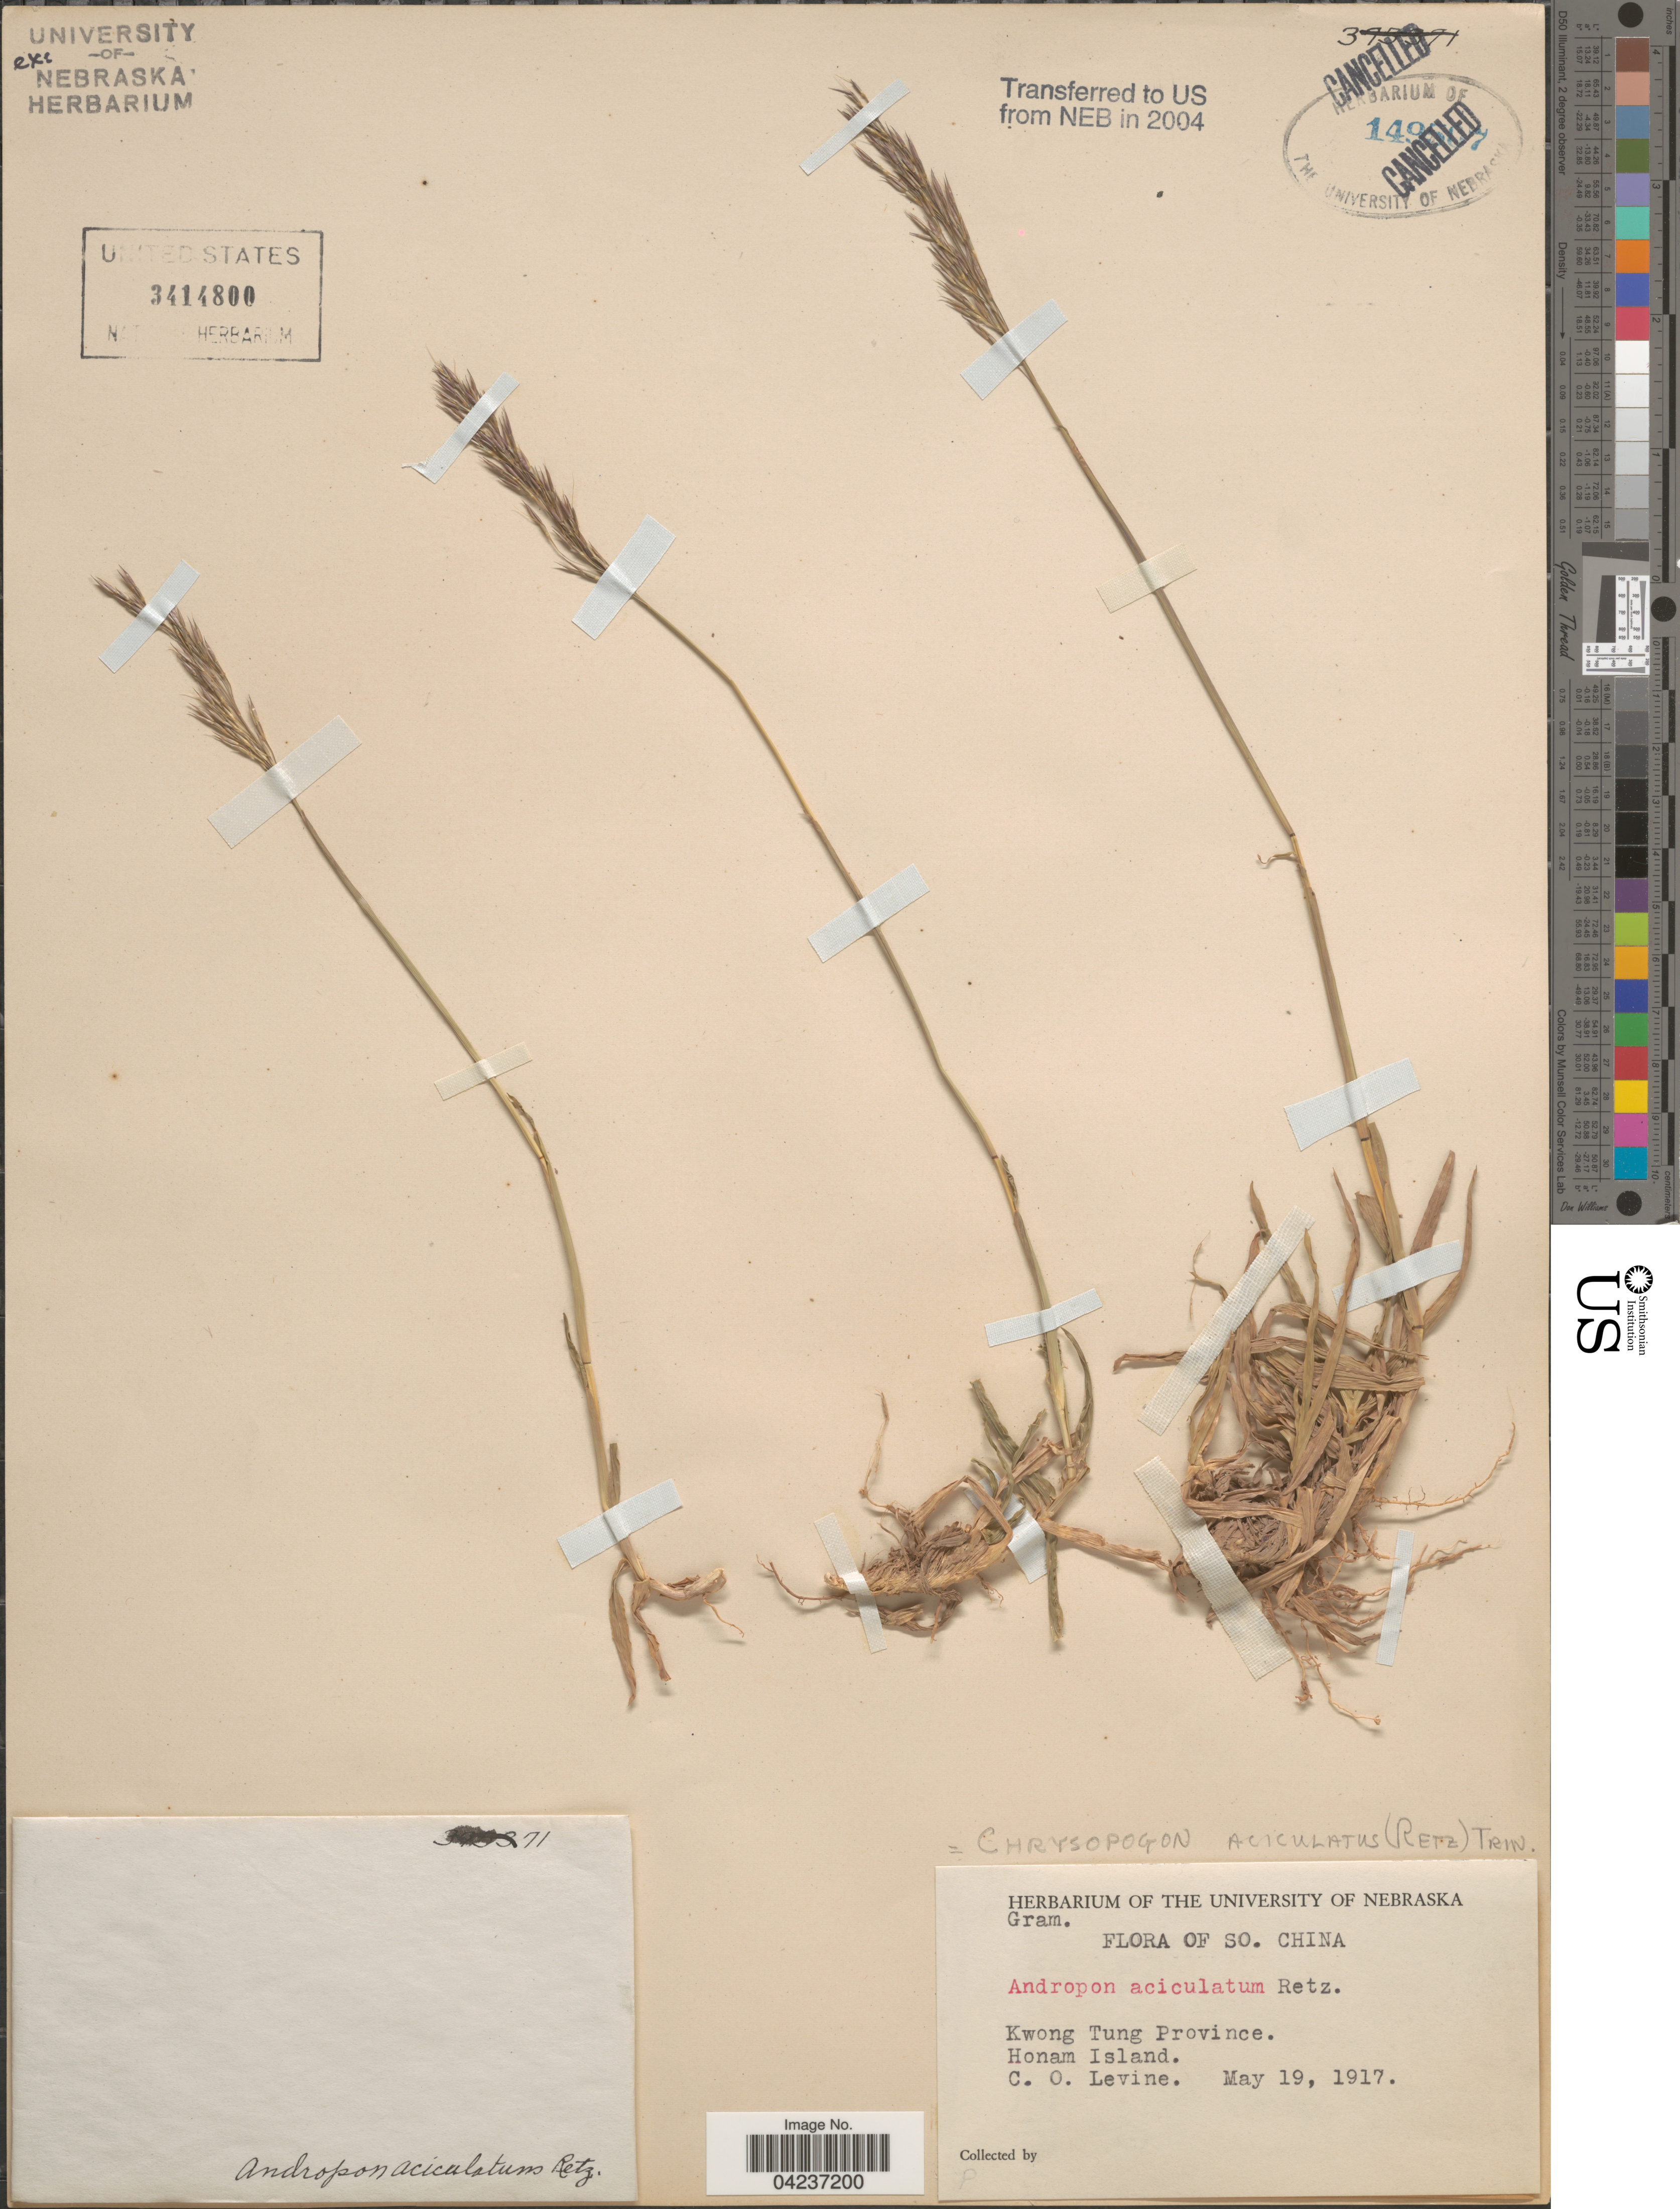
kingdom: Plantae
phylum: Tracheophyta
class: Liliopsida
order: Poales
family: Poaceae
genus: Chrysopogon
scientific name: Chrysopogon aciculatus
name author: (Retz.) Trin.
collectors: C. O. Levine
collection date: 1917-05-19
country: China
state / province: Guangdong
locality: So. China. Kwong Tung Province. Honam Island.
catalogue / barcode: US 3414800